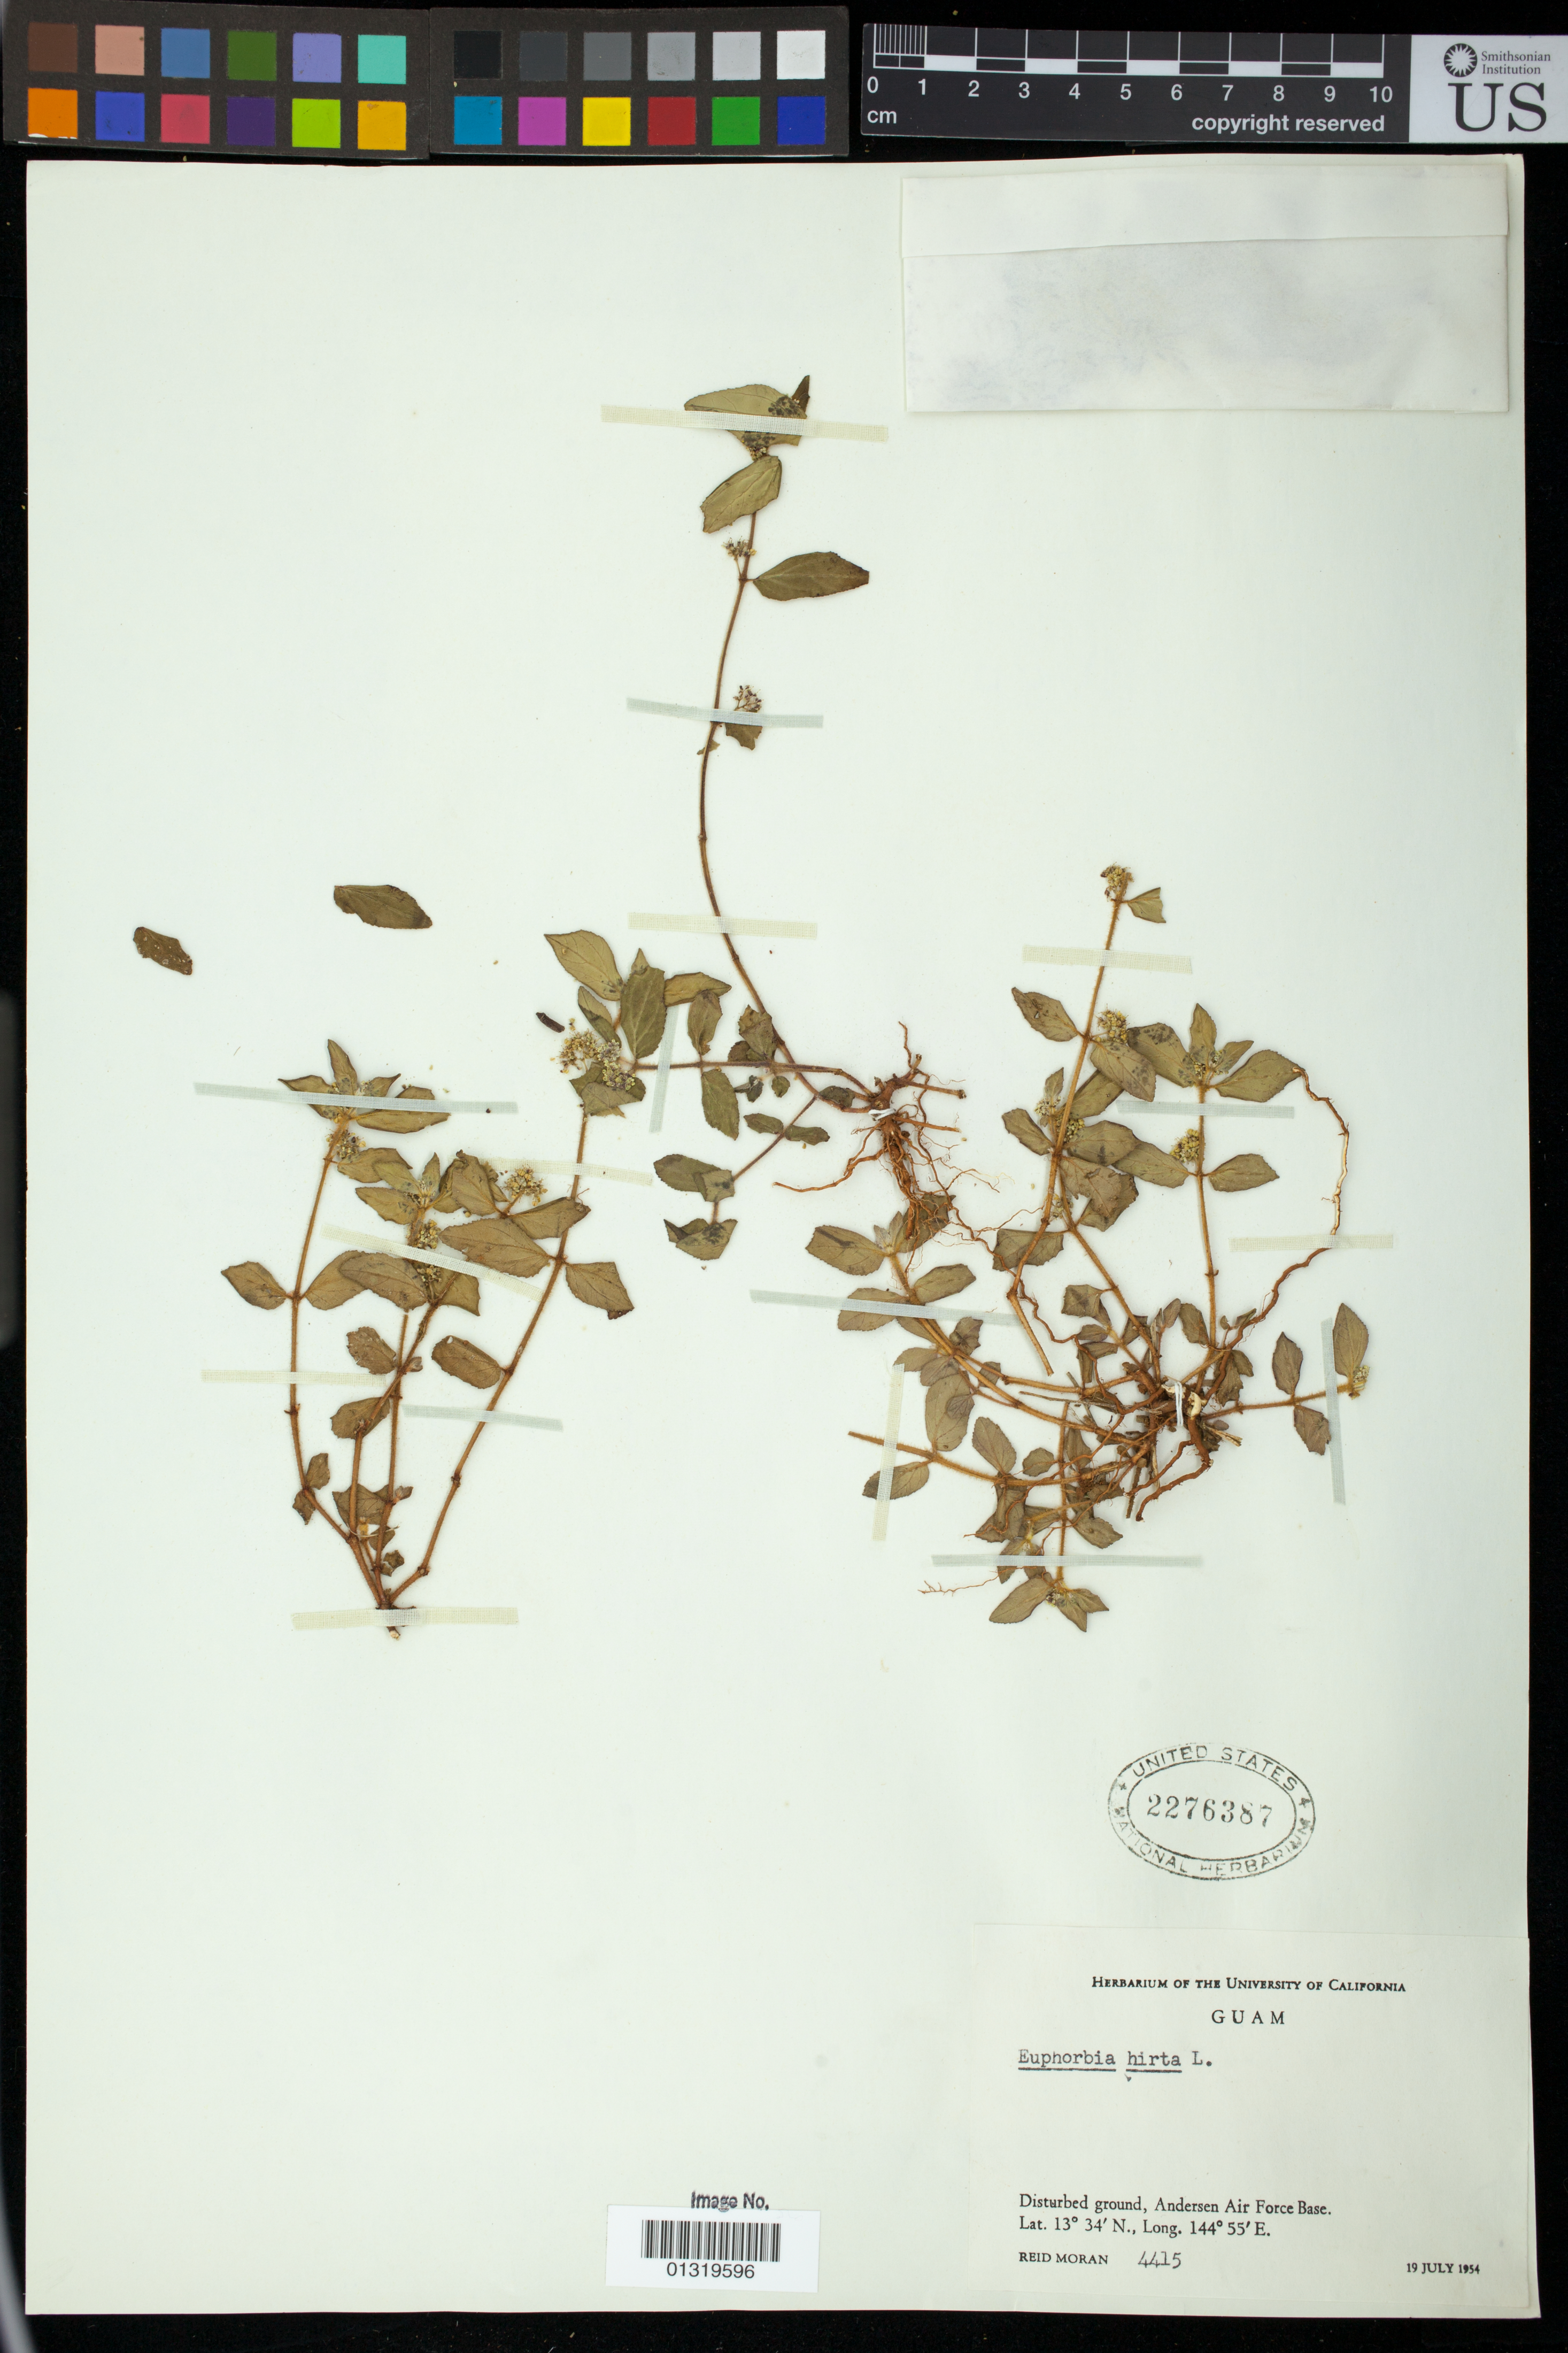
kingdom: Plantae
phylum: Tracheophyta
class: Magnoliopsida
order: Malpighiales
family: Euphorbiaceae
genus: Euphorbia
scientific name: Euphorbia hirta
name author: L.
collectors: R. V. Moran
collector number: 4415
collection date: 1954-07-19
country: Guam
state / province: Yigo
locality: Andersen Air Force Base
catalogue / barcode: US 2276387